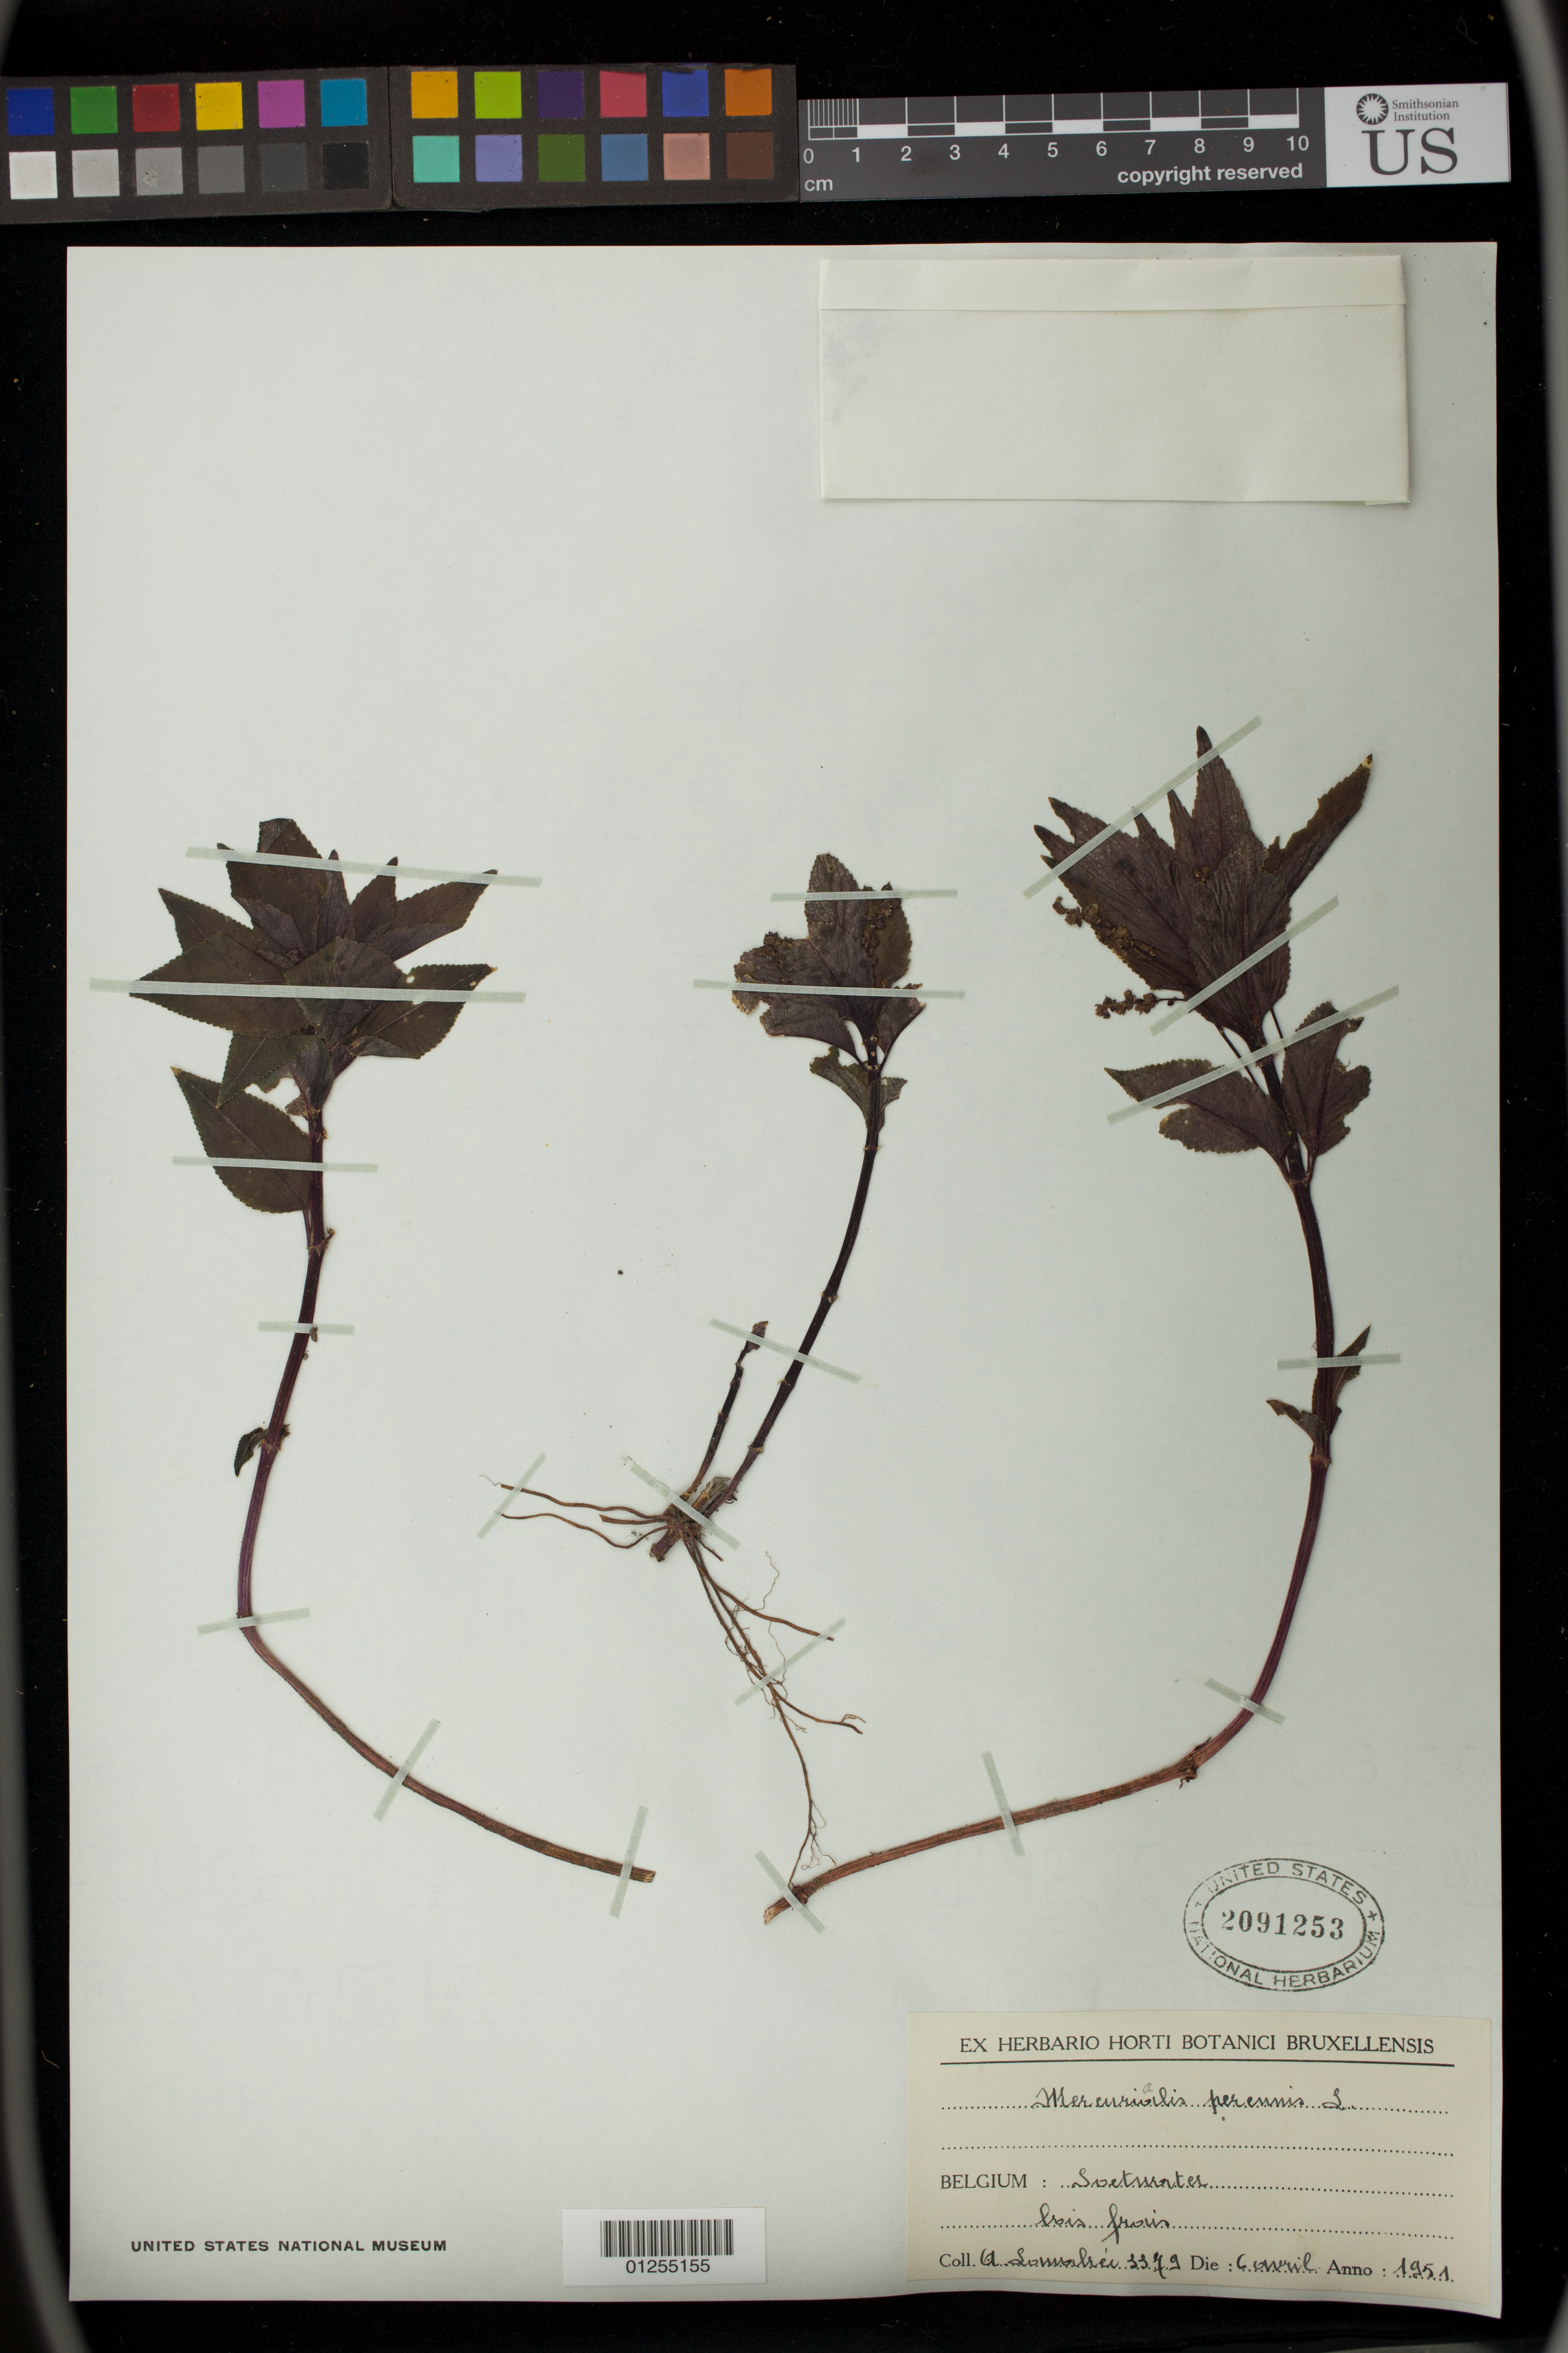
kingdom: Plantae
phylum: Tracheophyta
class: Magnoliopsida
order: Malpighiales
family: Euphorbiaceae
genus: Mercurialis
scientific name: Mercurialis perennis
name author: L.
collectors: A. Somralrei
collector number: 3379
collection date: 1951-04-06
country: Belgium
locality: Soetuerter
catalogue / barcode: US 2091253